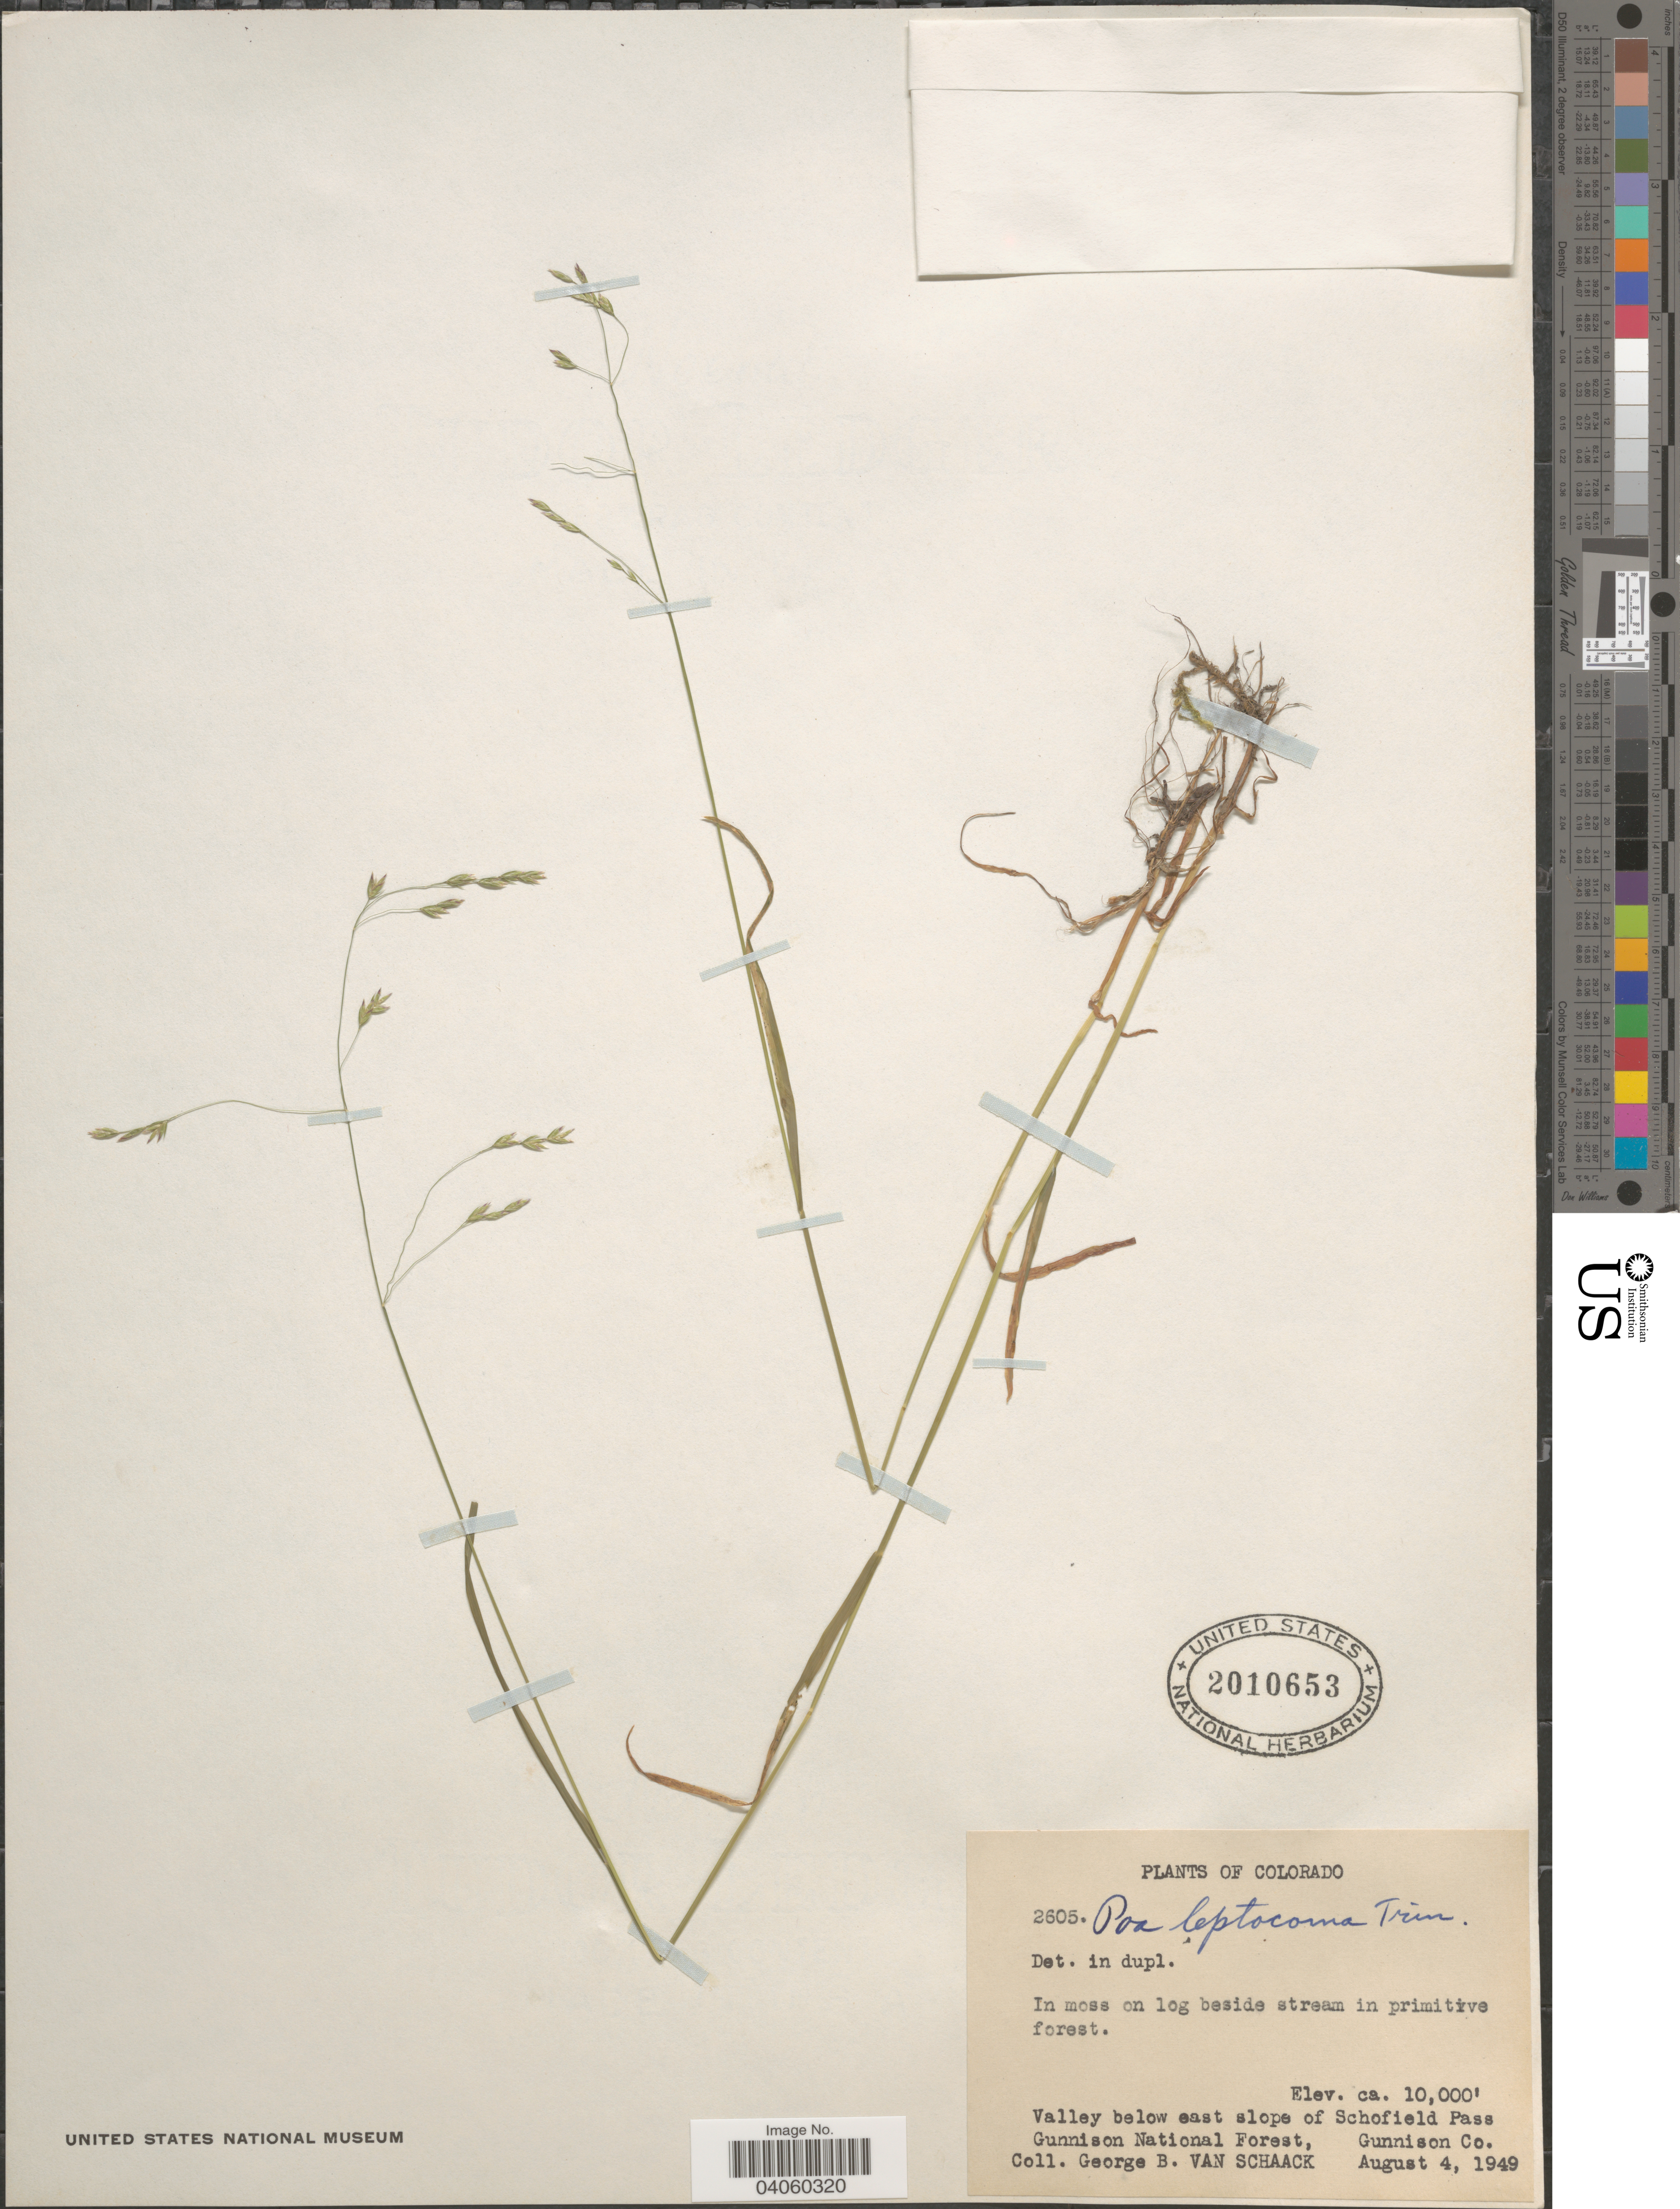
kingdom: Plantae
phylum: Tracheophyta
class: Liliopsida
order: Poales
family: Poaceae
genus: Poa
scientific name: Poa leptocoma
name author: Trin.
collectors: G. Van Schaack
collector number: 2605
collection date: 1949-08-04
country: United States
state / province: Colorado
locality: In moss on log beside stream in primitive forest. Valley below east slope of Schofield Pass Gunnison National Forest, Gunnison Co.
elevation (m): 3048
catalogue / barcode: US 2010653